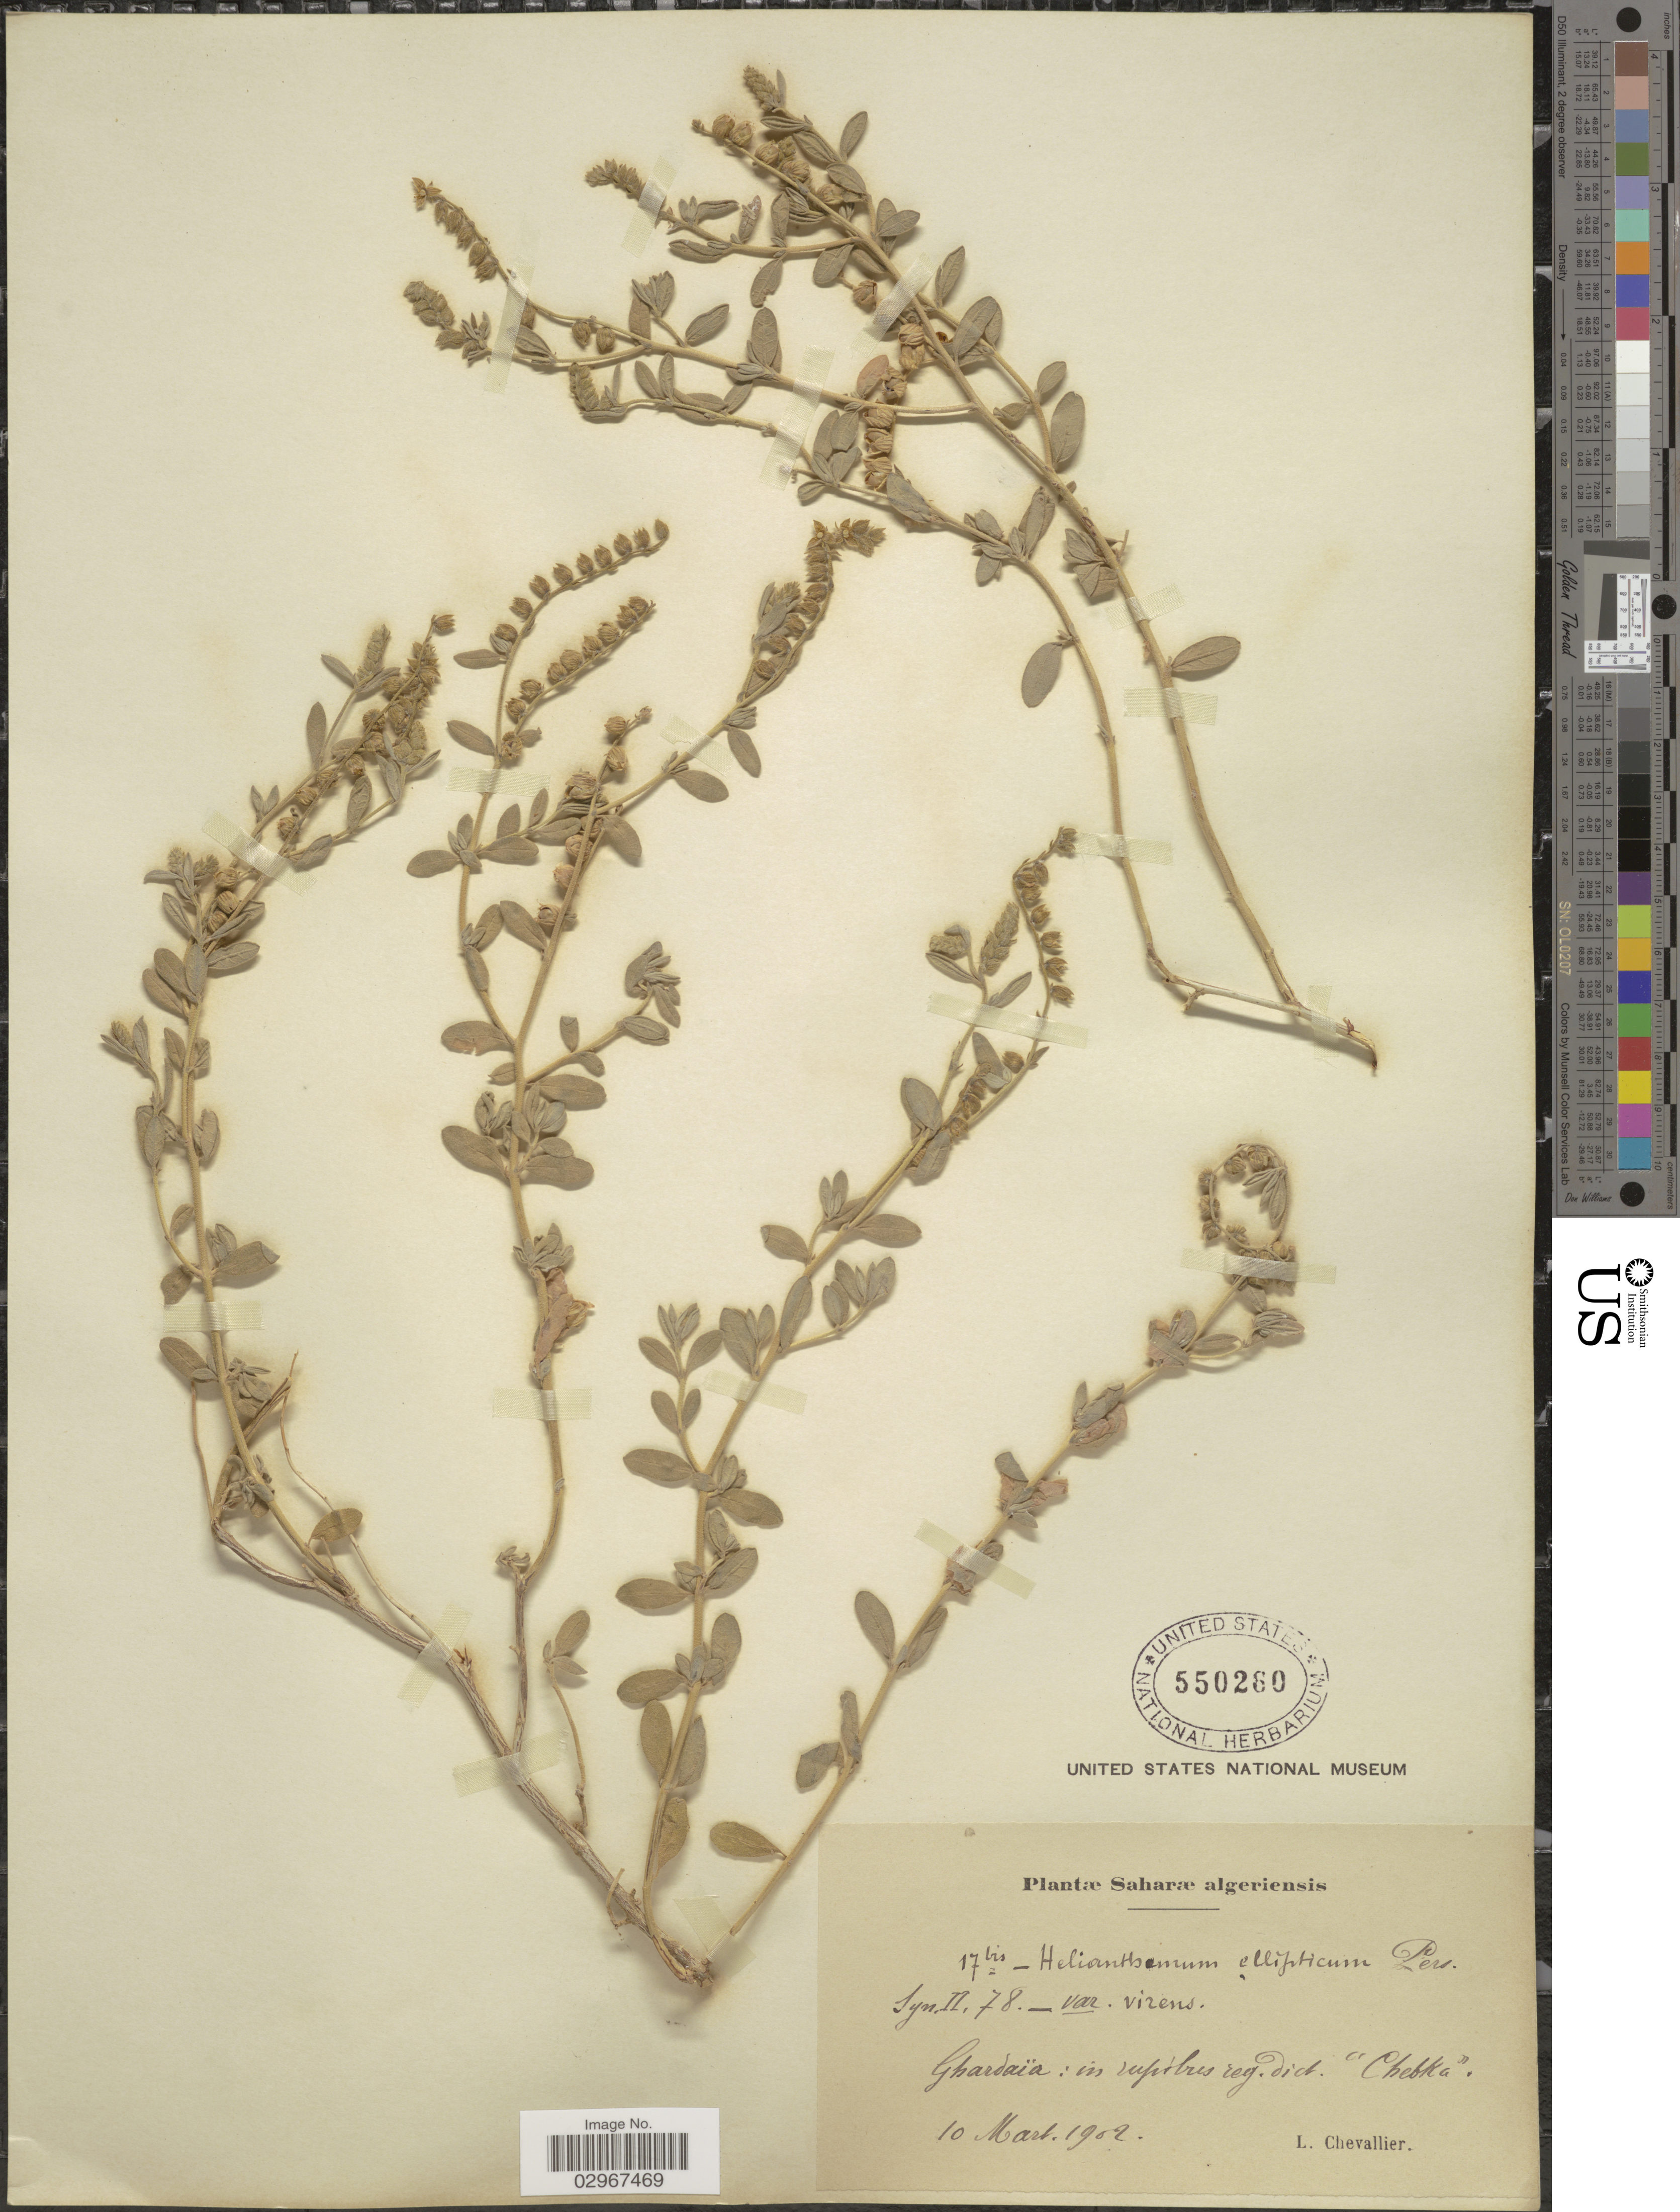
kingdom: Plantae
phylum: Tracheophyta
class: Magnoliopsida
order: Malvales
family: Cistaceae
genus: Helianthemum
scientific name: Helianthemum ellipticum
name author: (Desf.) Pers.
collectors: L. Chevallier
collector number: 17bis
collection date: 1902-03-10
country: Algeria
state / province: Ghardaïa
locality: Saharæ algeriensis. In rupibus reg. dict. "Chebka".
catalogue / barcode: US 550260